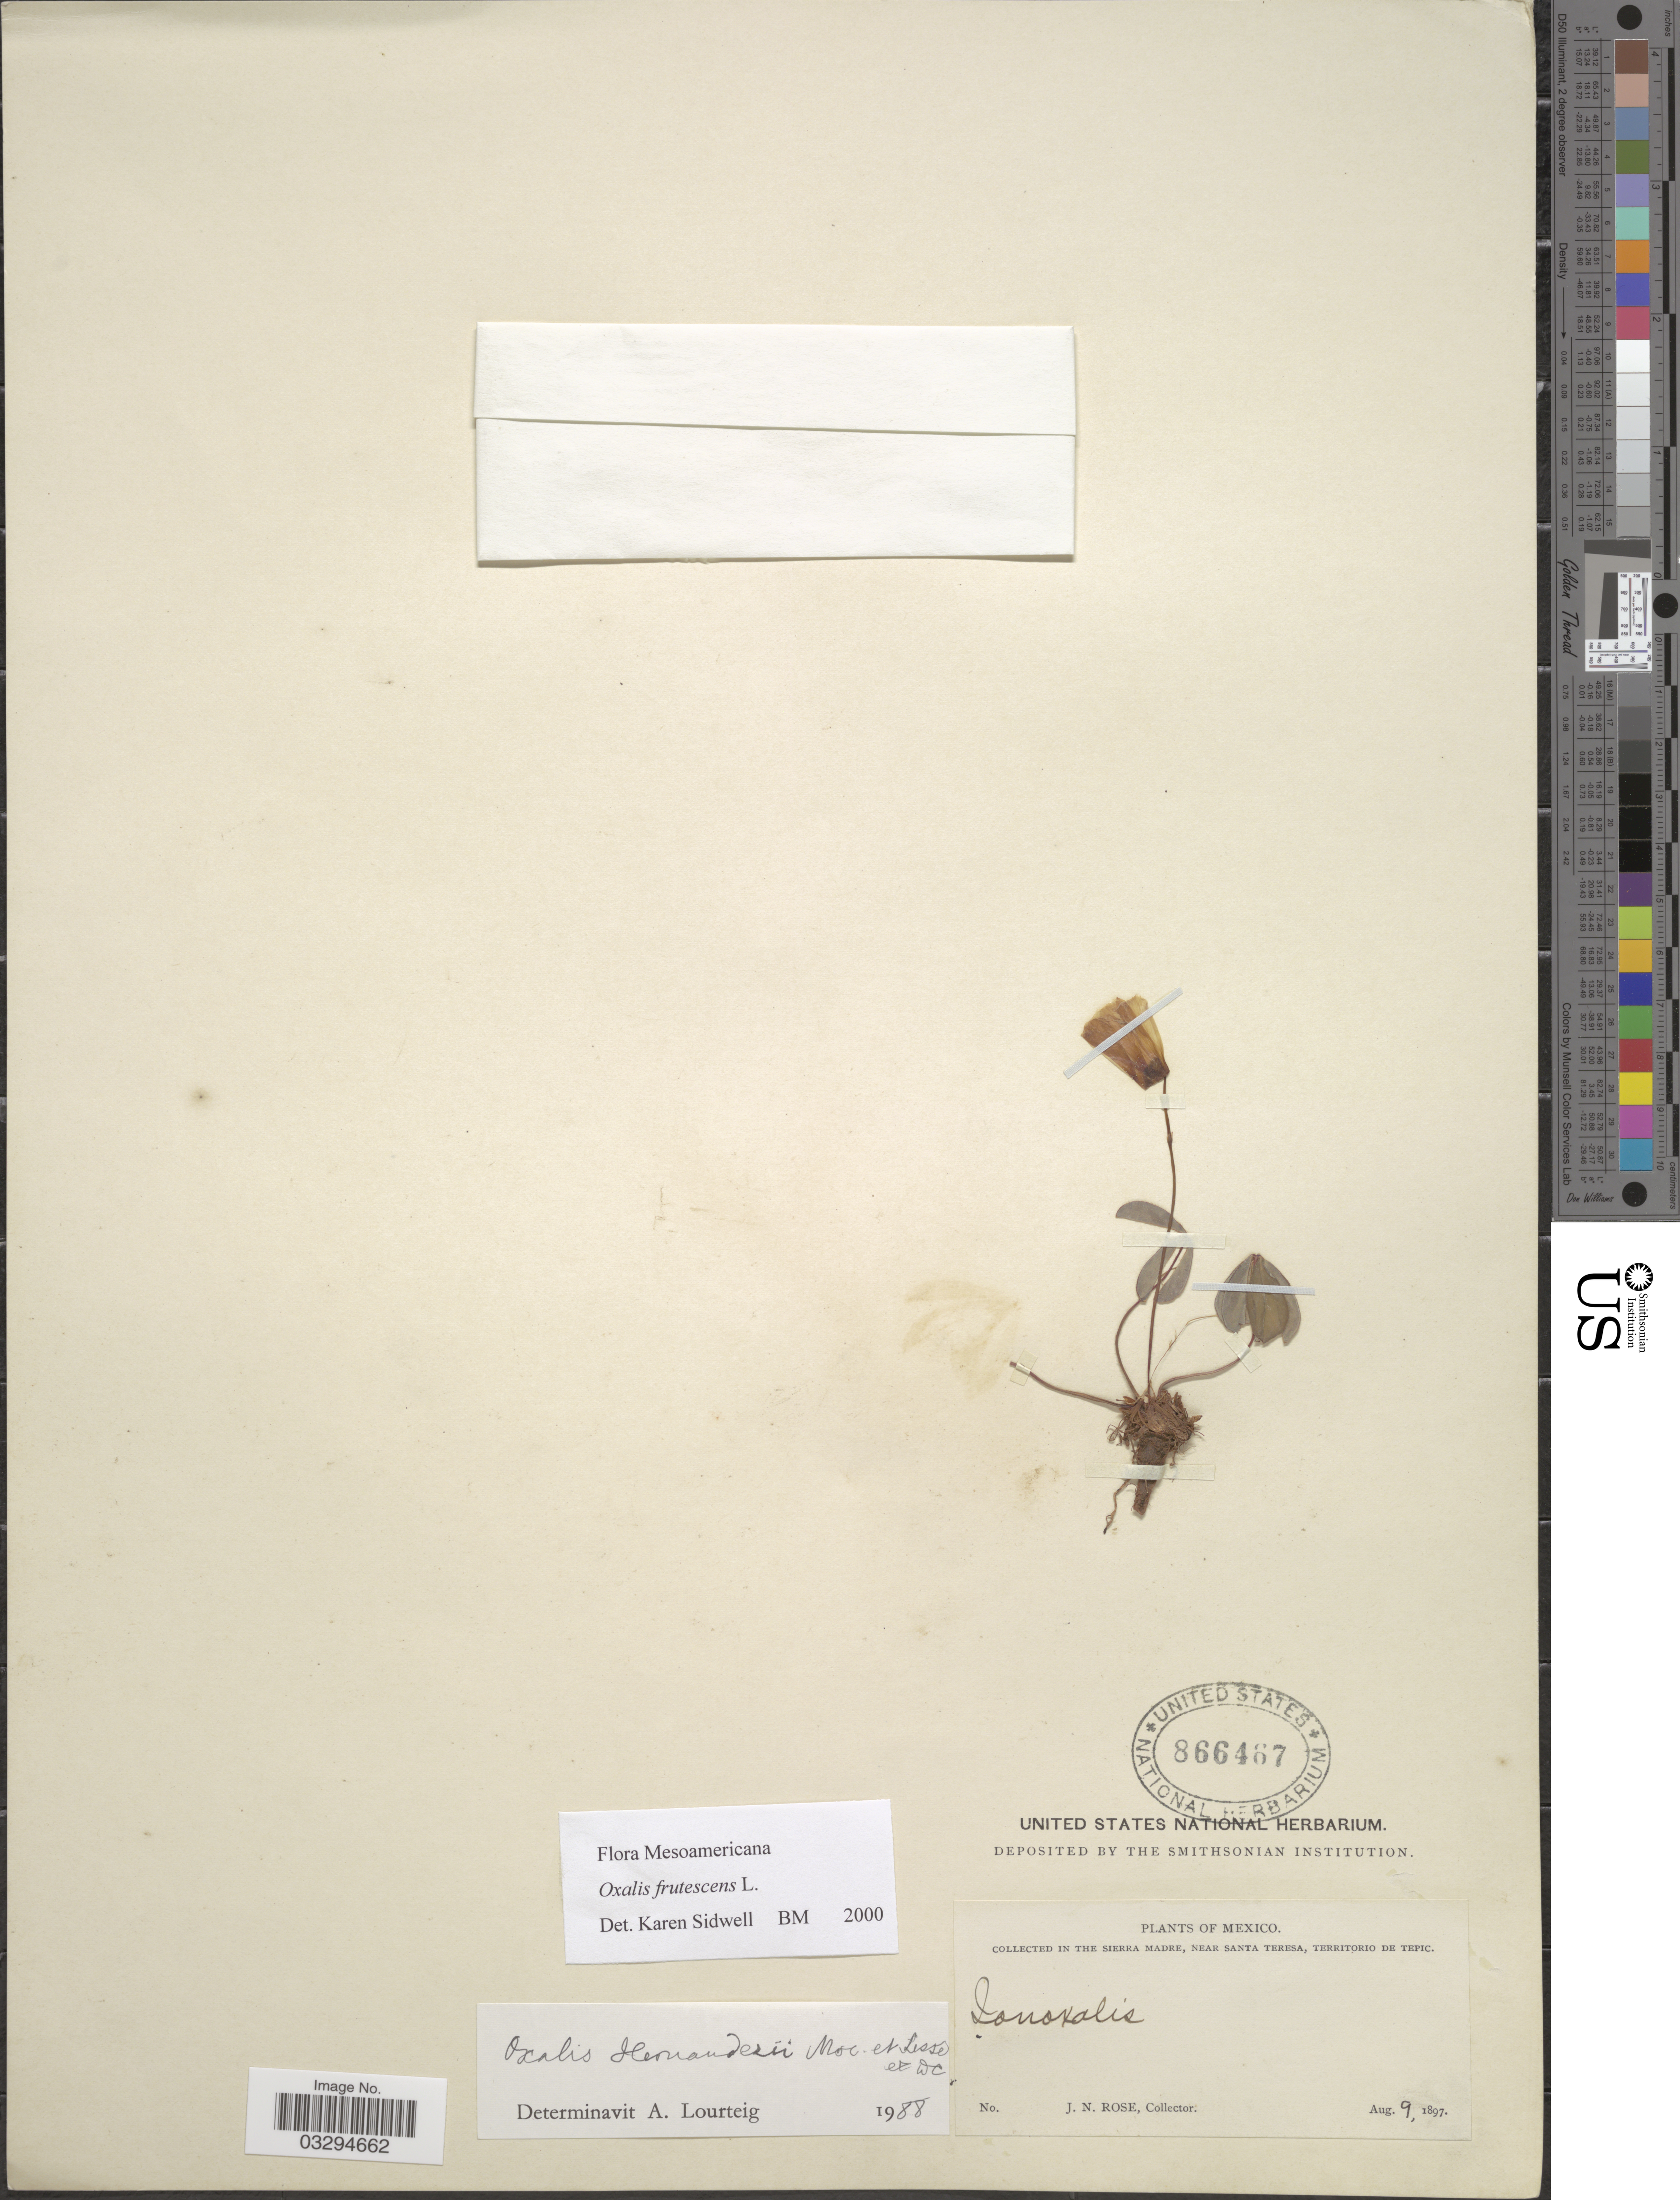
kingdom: Plantae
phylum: Tracheophyta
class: Magnoliopsida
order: Oxalidales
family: Oxalidaceae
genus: Oxalis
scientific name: Oxalis frutescens subsp. angustifolia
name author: (Kunth) Lourteig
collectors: J. N. Rose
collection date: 1897-08-09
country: Mexico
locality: The Sierra Madre, near Santa Teresa, Territorio de Tepic.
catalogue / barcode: US 866467